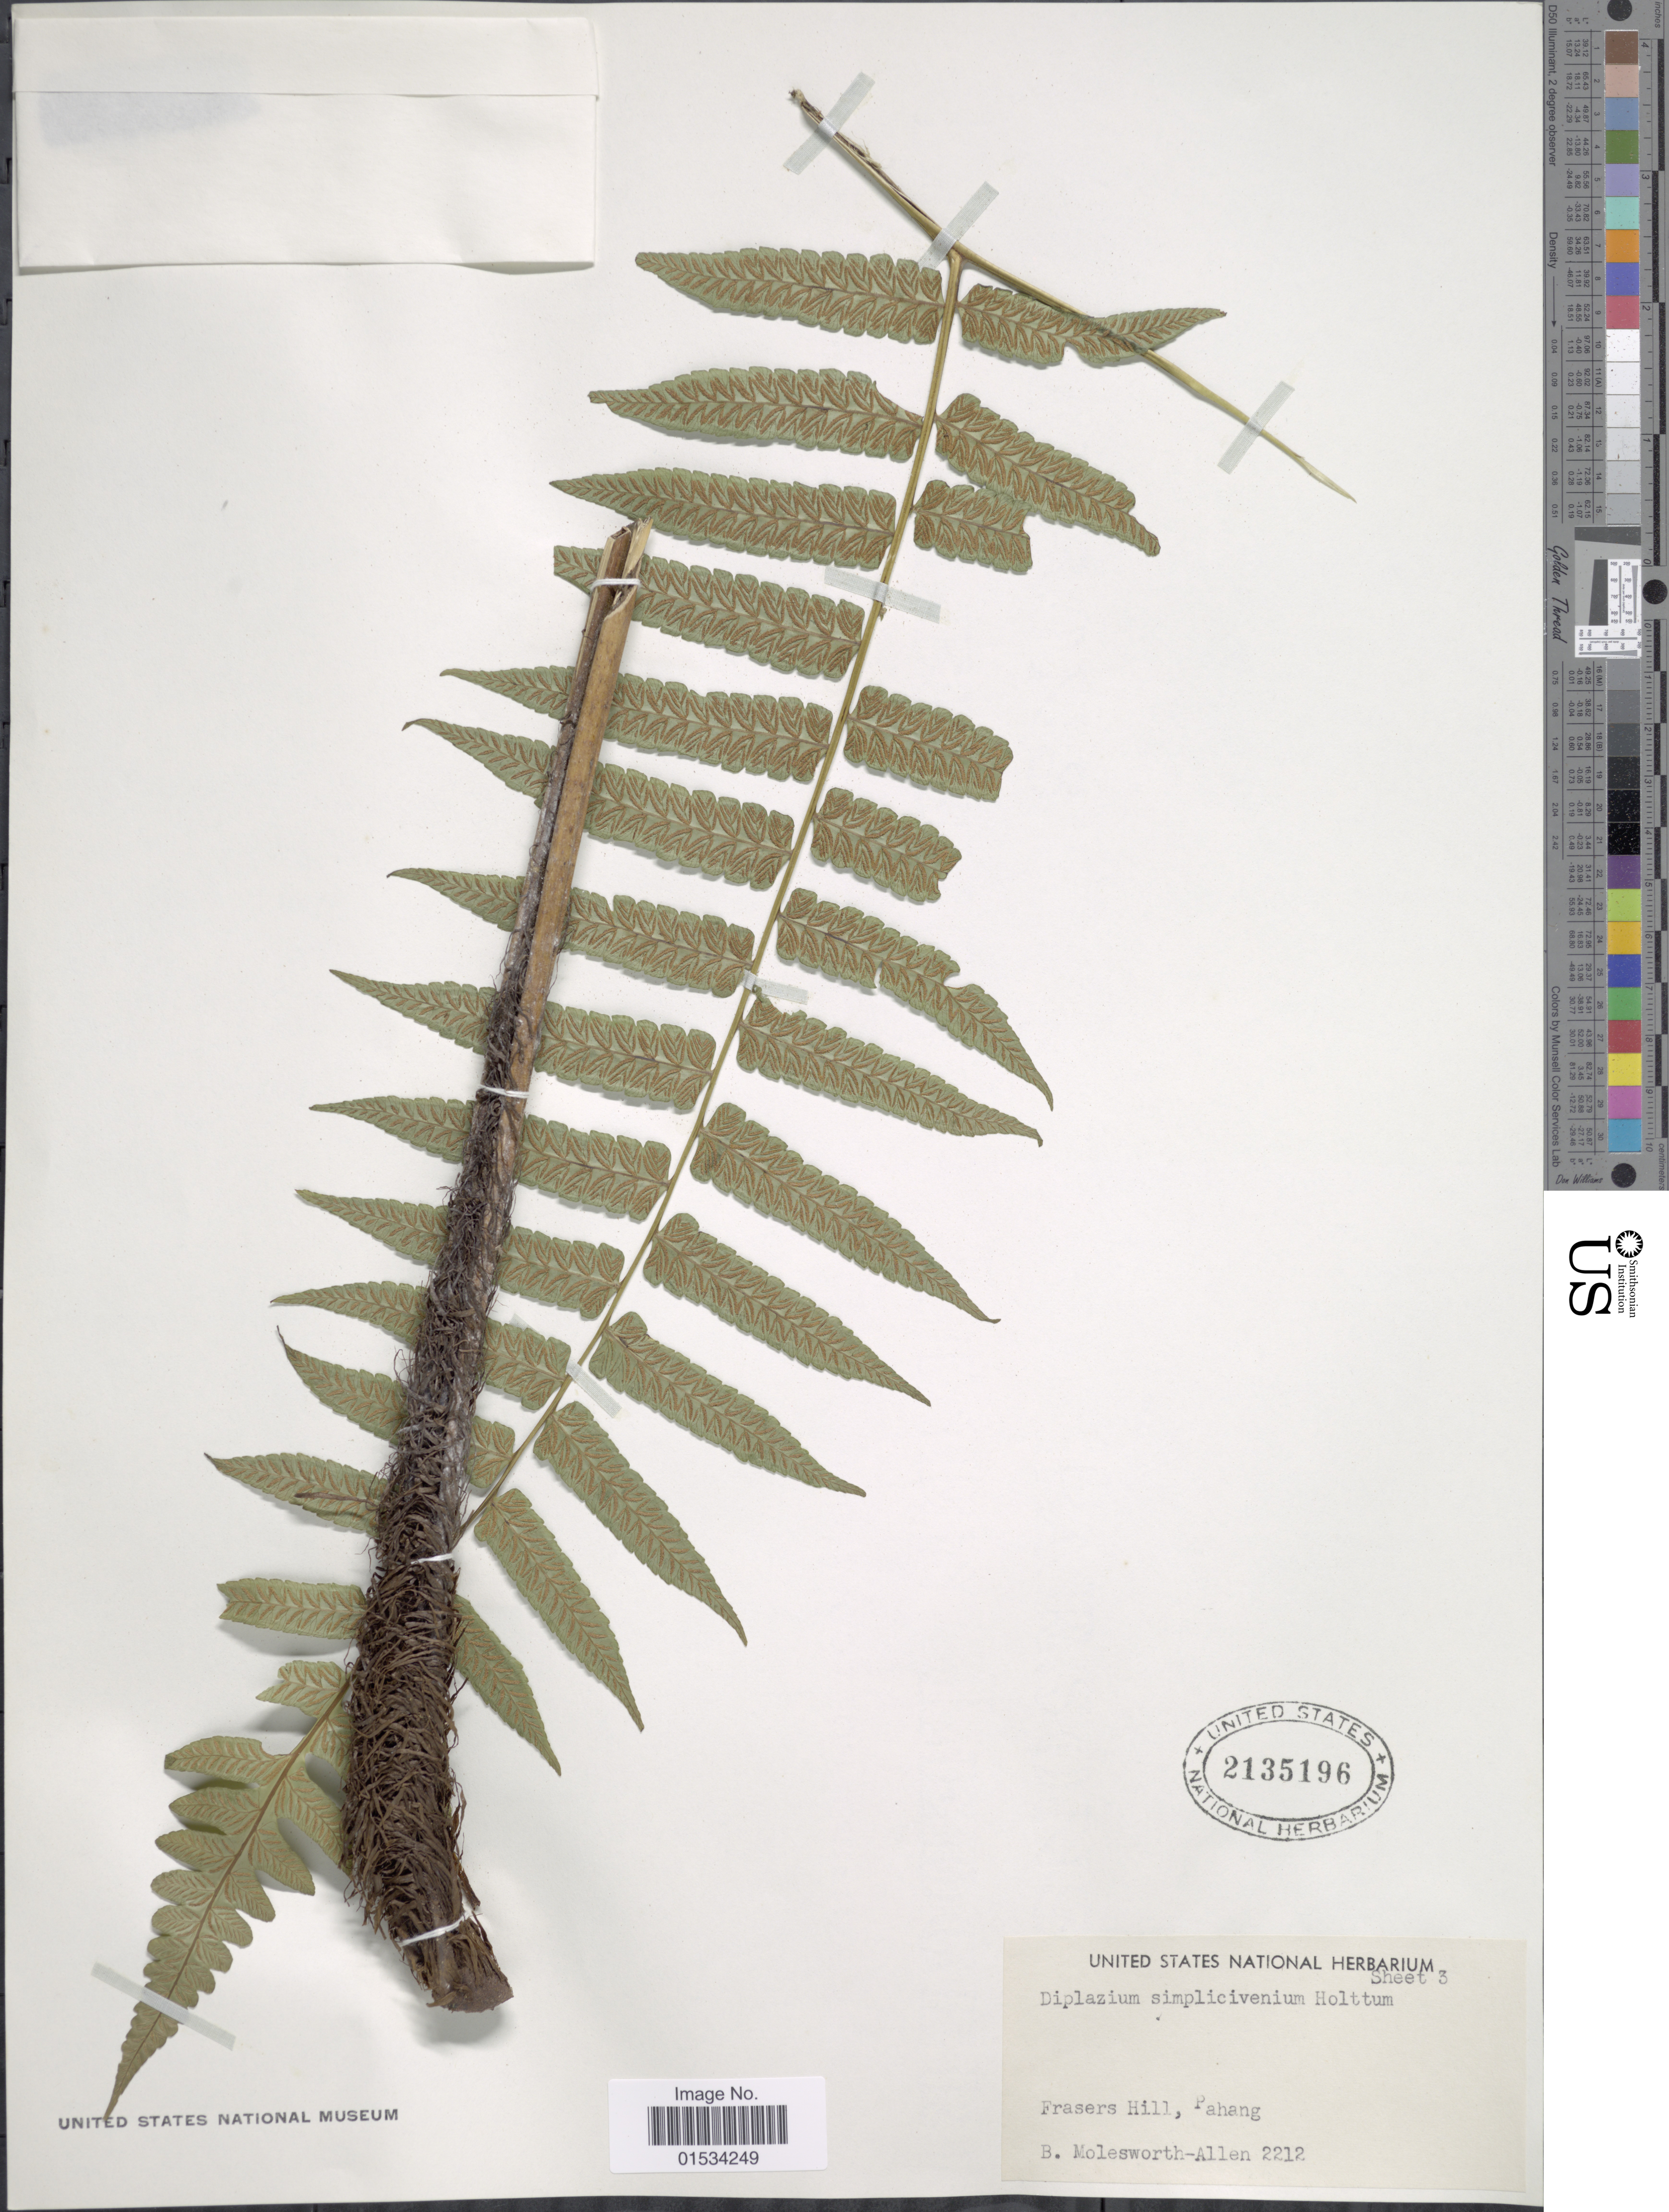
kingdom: Plantae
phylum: Tracheophyta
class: Polypodiopsida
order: Polypodiales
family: Athyriaceae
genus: Diplazium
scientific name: Diplazium simplicivenium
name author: Holttum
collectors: B. E. G. Molesworth-Allen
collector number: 2212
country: Malaysia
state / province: Pahang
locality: Frasers Hill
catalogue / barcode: US 2135196